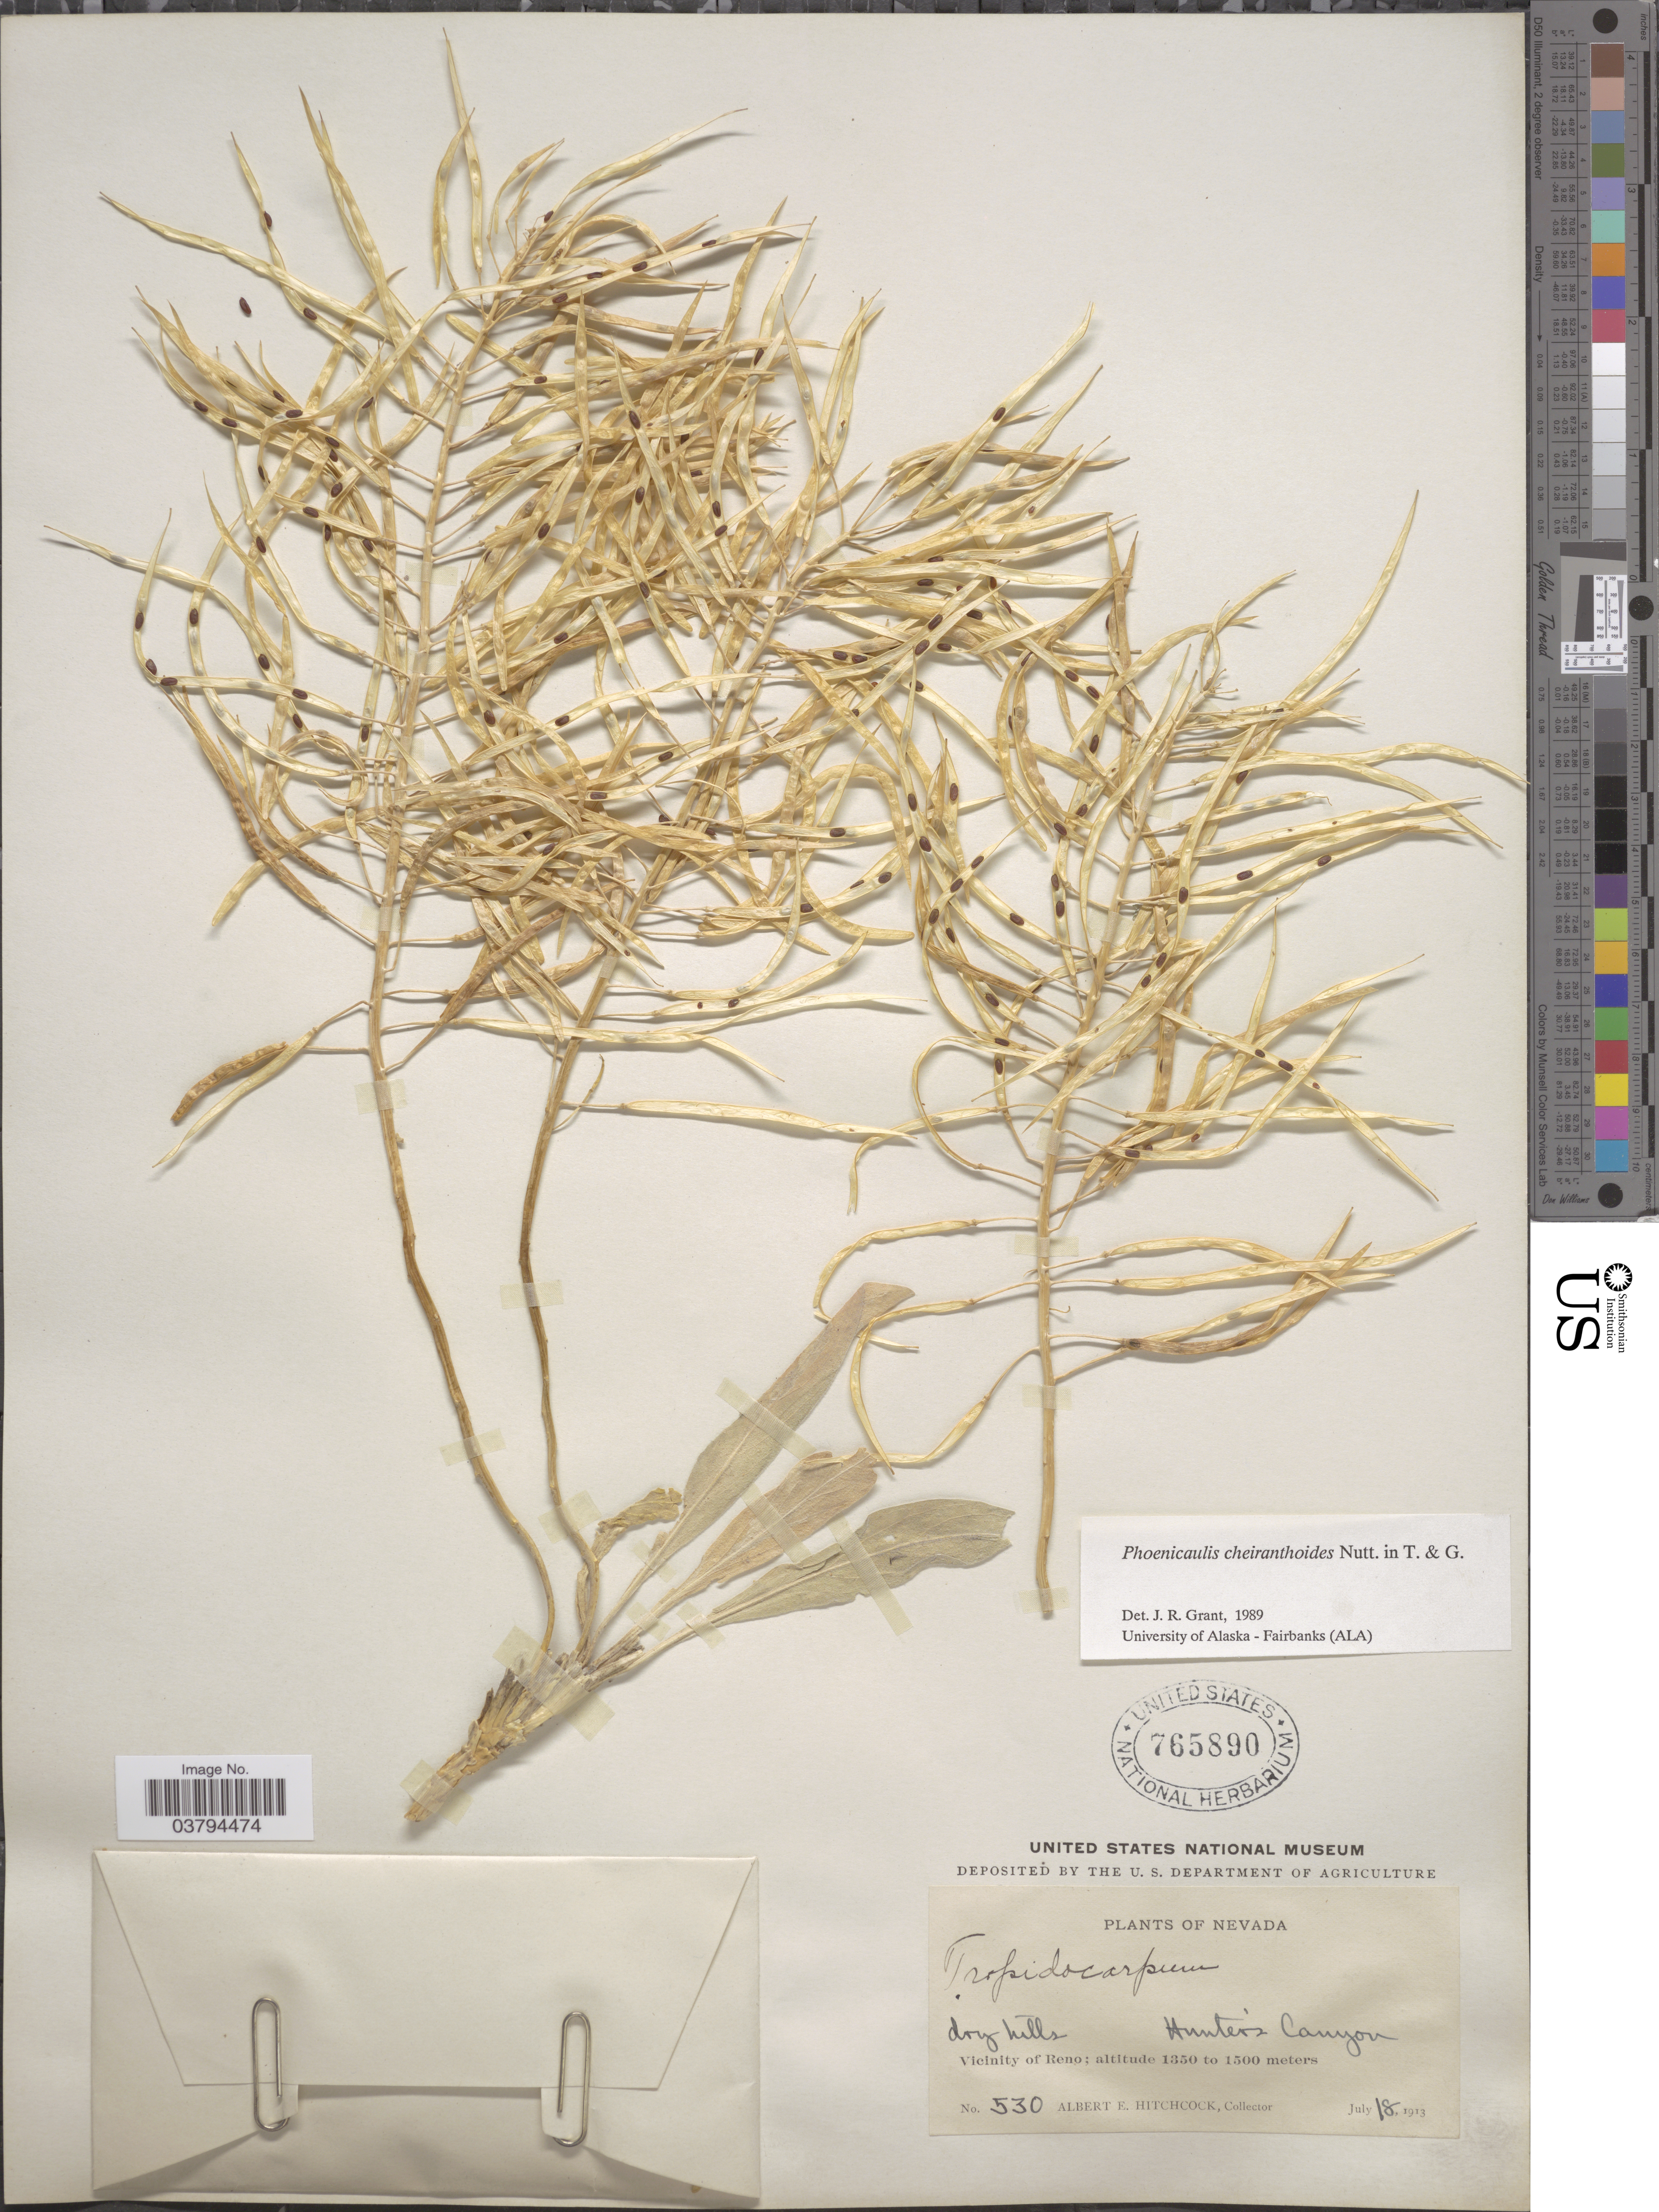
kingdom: Plantae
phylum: Tracheophyta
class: Magnoliopsida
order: Brassicales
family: Brassicaceae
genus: Phoenicaulis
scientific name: Phoenicaulis cheiranthoides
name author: Nutt.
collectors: A. Hitchcock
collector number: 530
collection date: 1913-07-18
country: United States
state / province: Nevada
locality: Hunters Canyon. Vicinity of Reno.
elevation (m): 1350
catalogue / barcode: US 765890